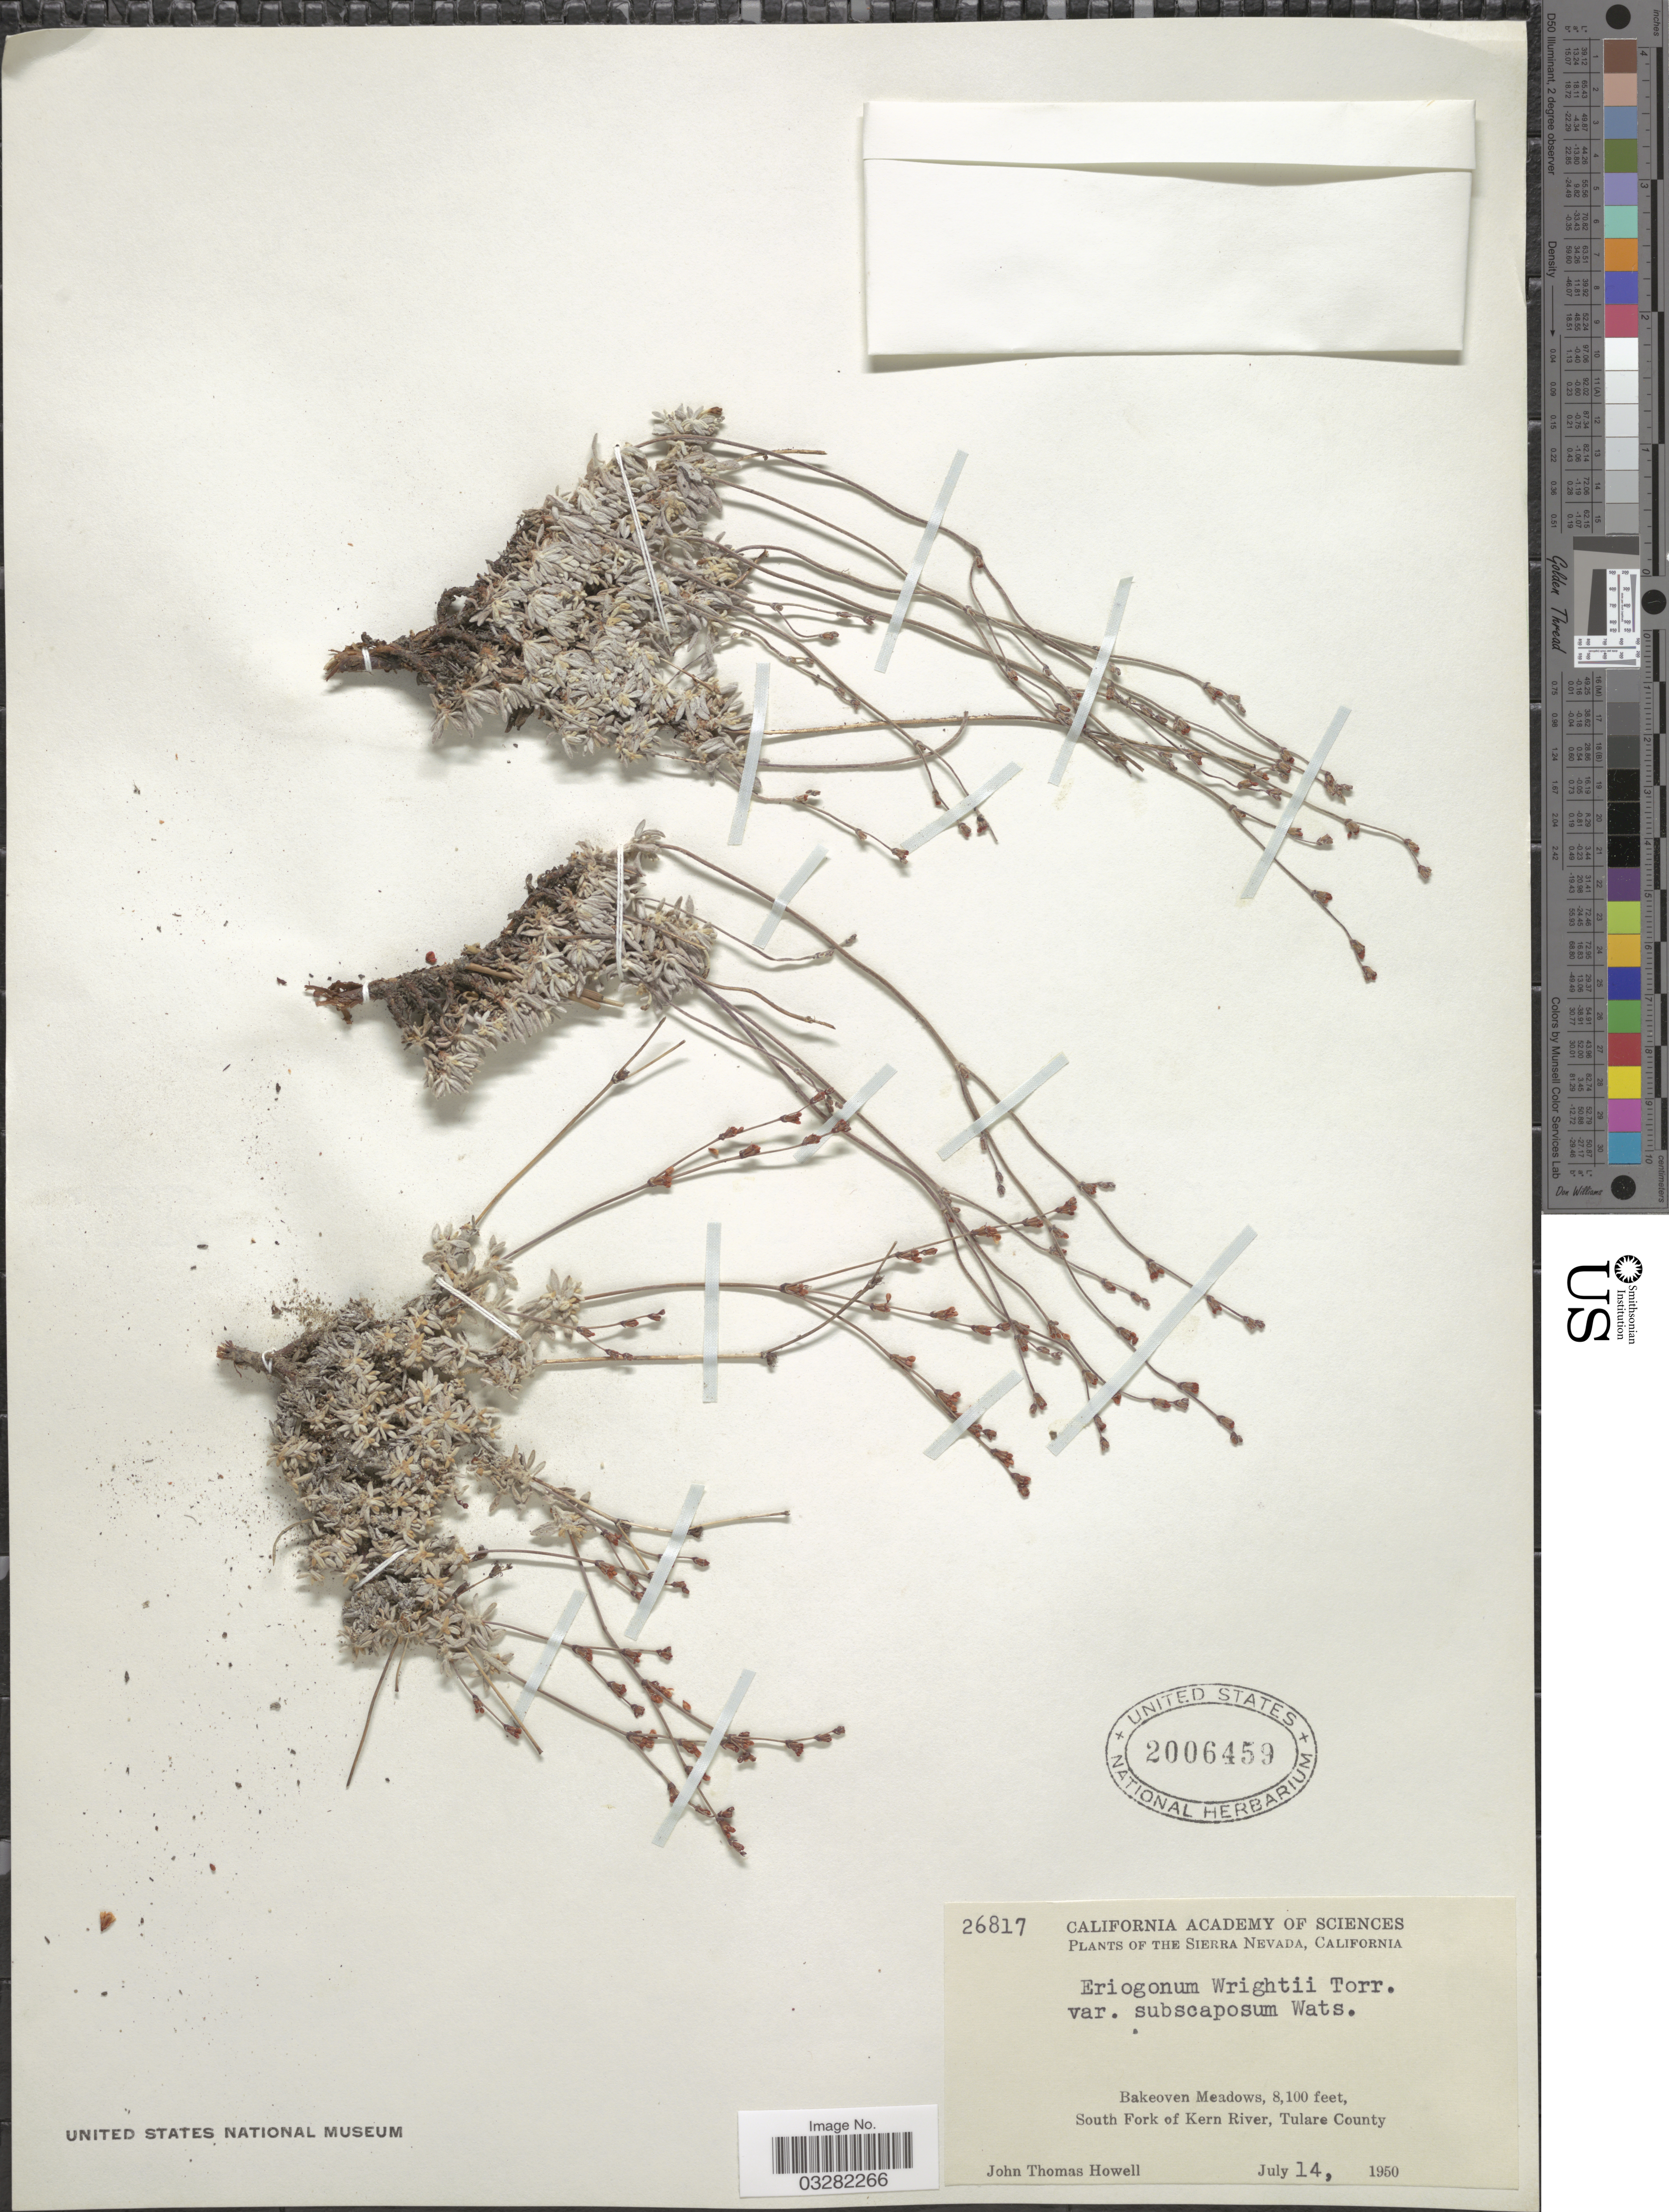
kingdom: Plantae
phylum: Tracheophyta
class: Magnoliopsida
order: Caryophyllales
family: Polygonaceae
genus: Eriogonum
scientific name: Eriogonum wrightii var. subscaposum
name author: S. Watson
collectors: J. T. Howell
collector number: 26817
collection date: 1950-07-14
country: United States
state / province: California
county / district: Tulare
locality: Sierra Nevada. Bakeoven Meadows, South Fork of Kern River, Tulare County.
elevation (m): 2469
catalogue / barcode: US 2006459